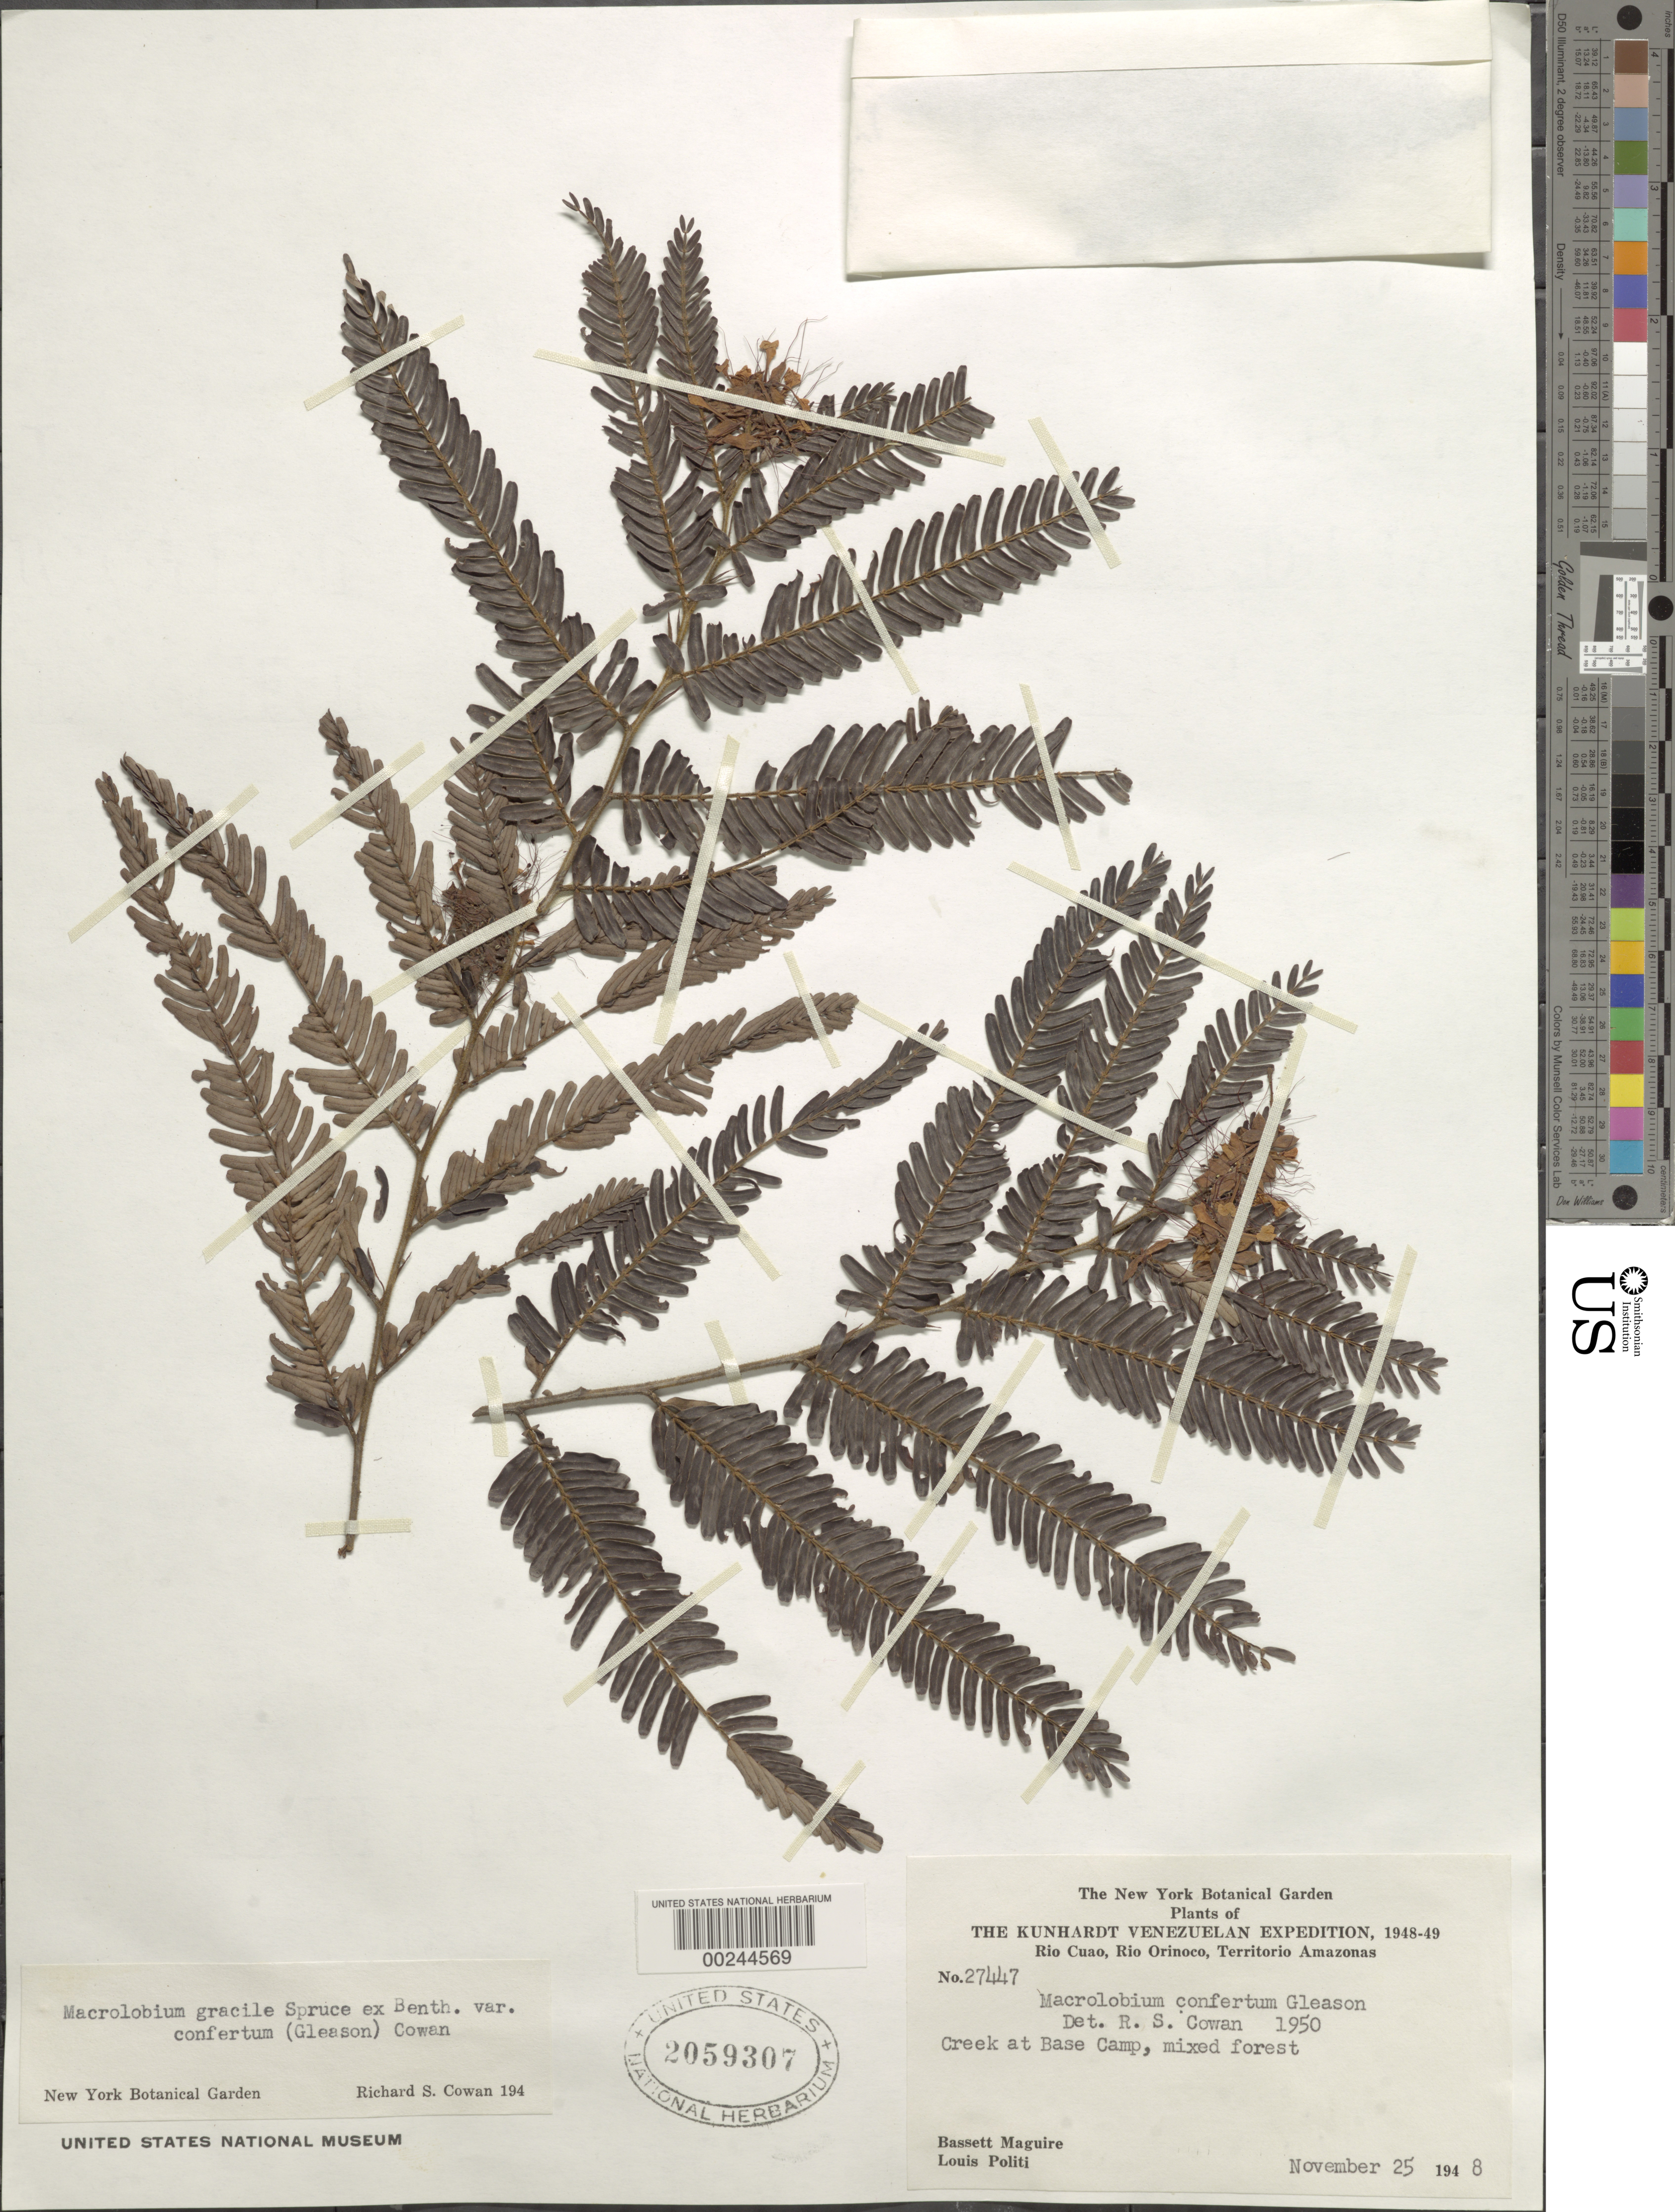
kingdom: Plantae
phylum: Tracheophyta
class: Magnoliopsida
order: Fabales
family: Fabaceae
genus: Macrolobium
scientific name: Macrolobium gracile var. confertum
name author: (Gleason) R.S. Cowan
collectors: B. Maguire & L. Politi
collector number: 27447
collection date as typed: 25 Nov 1948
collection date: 1948-11-25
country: Venezuela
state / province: Amazonas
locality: Rio cuao, rio orinoco, creek at base camp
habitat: Mixed forest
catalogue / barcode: US 2059307